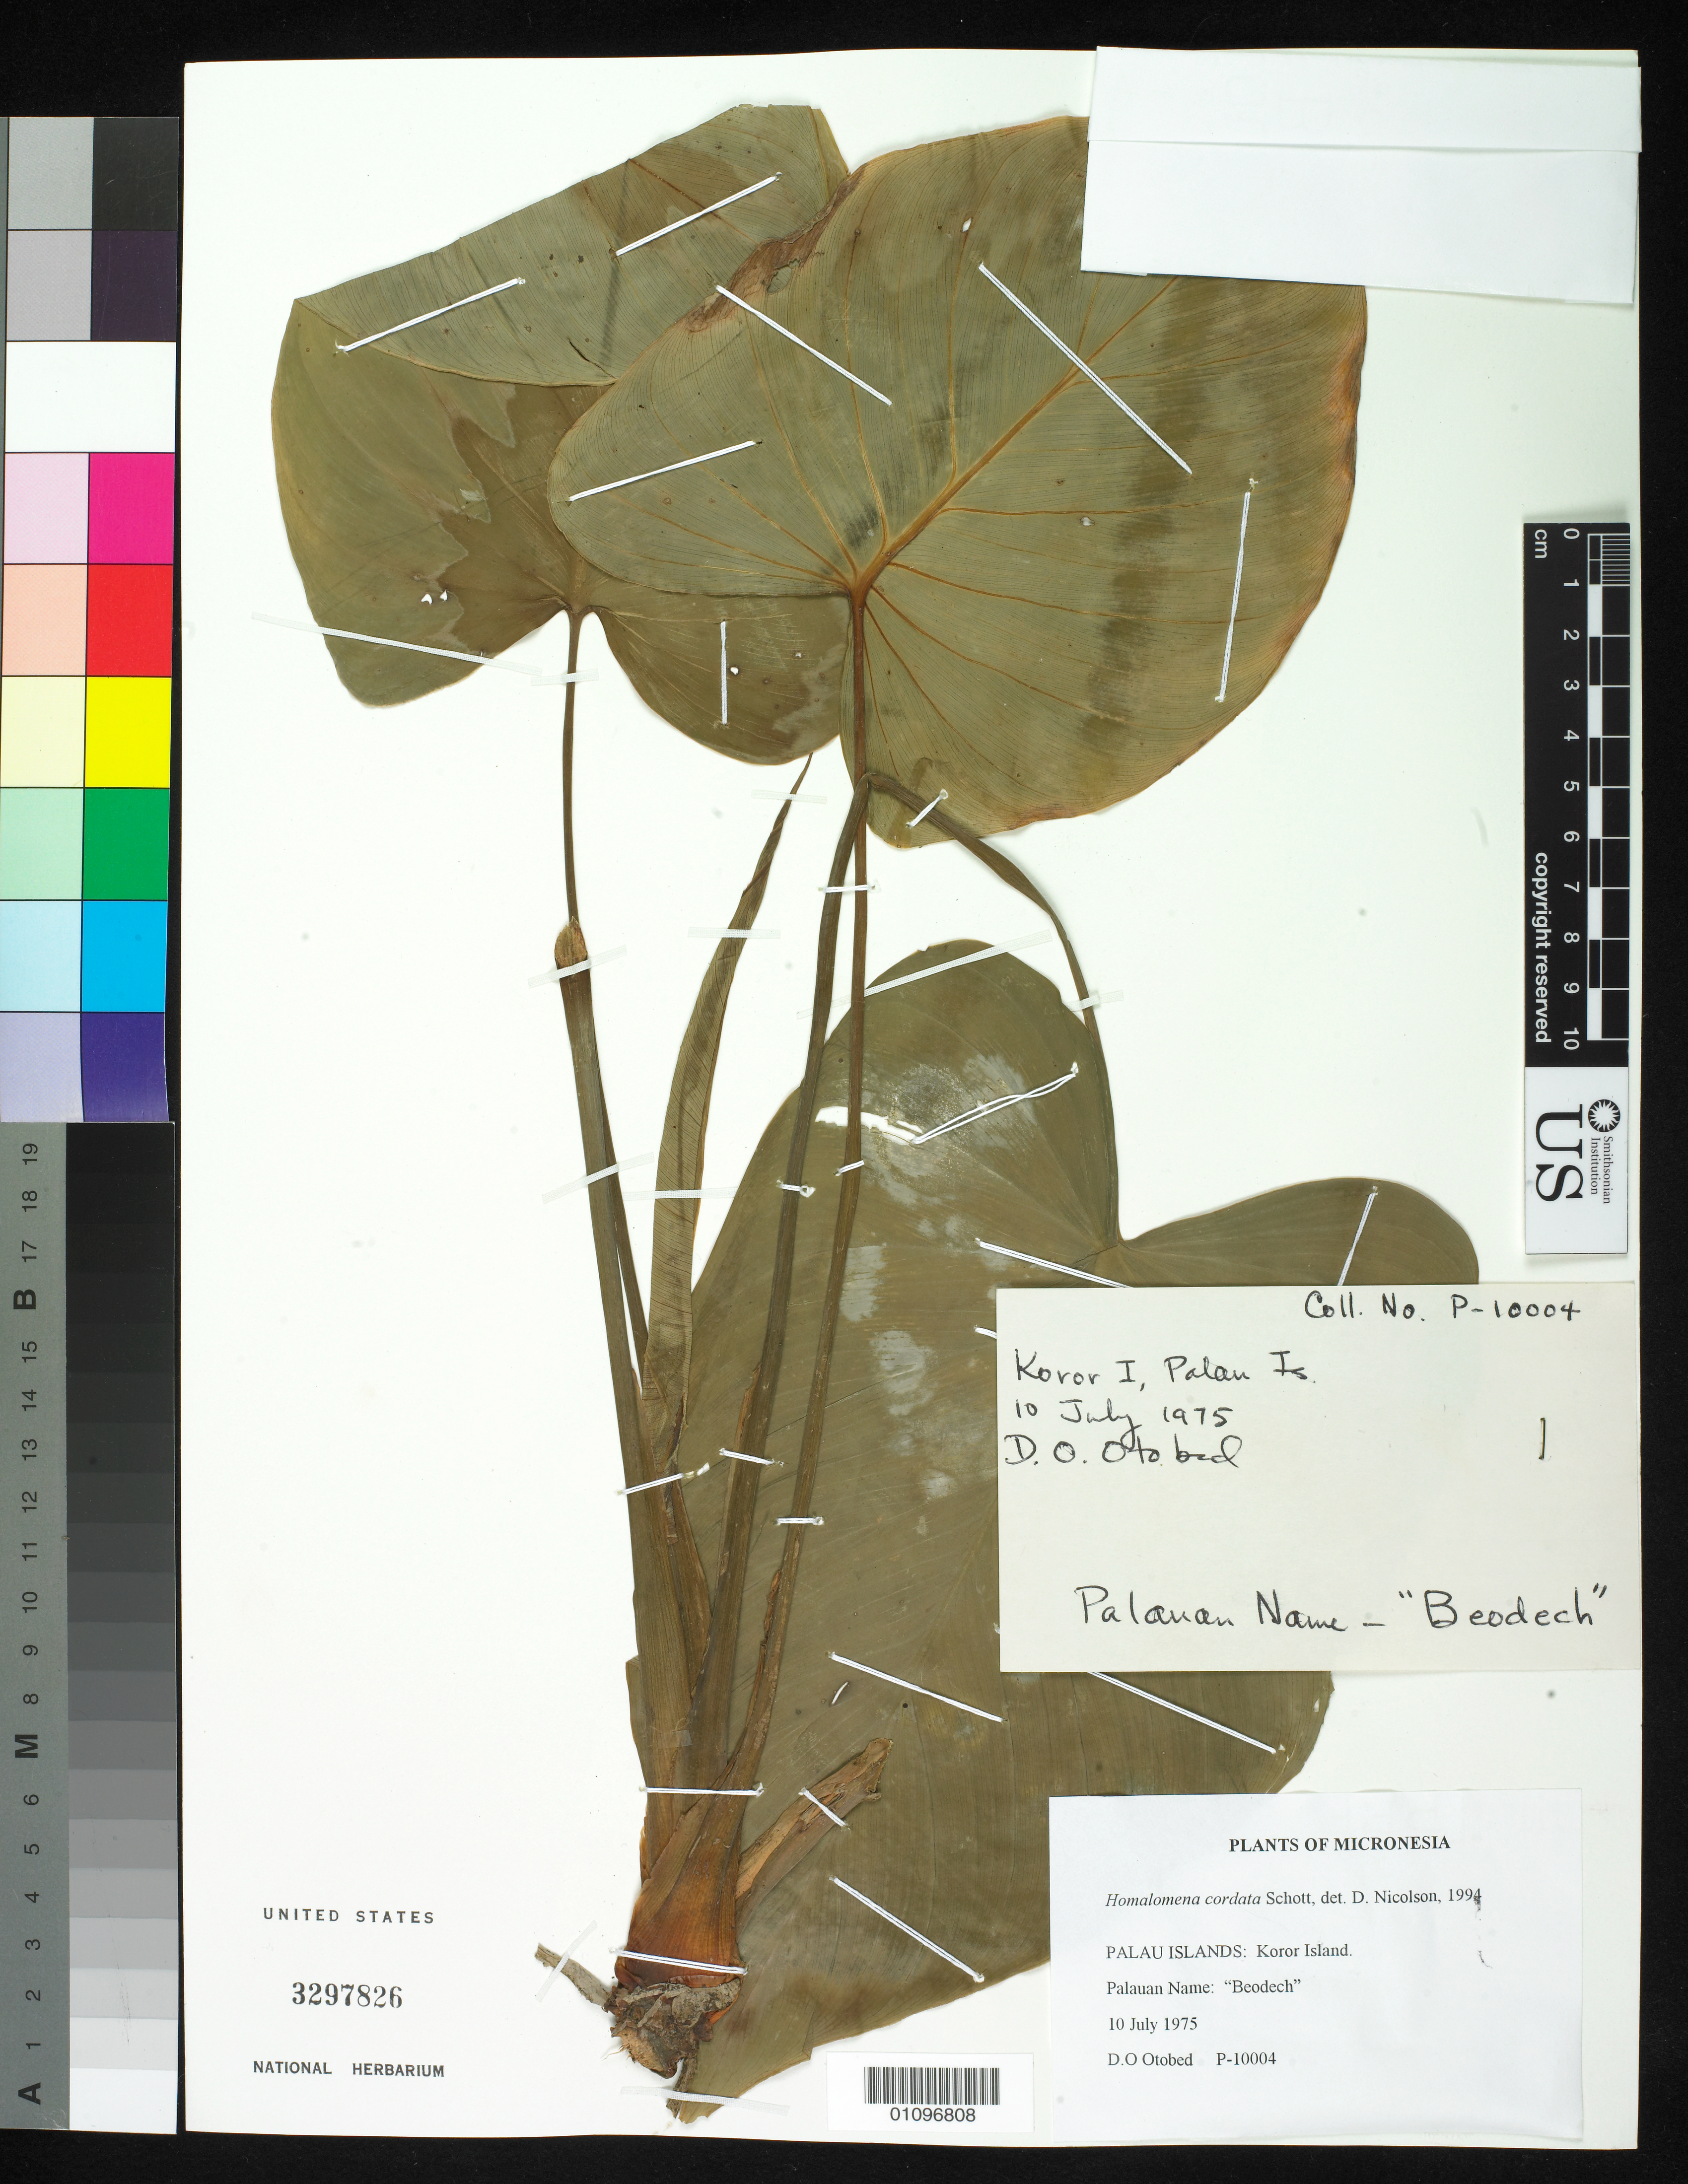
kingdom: Plantae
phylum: Tracheophyta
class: Liliopsida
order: Alismatales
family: Araceae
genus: Homalomena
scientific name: Homalomena cordata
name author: Schott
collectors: D. O. Otobed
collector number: P-10004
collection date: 1975-07-10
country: Palau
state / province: Koror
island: Oreor (Koror)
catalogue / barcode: US 3297826